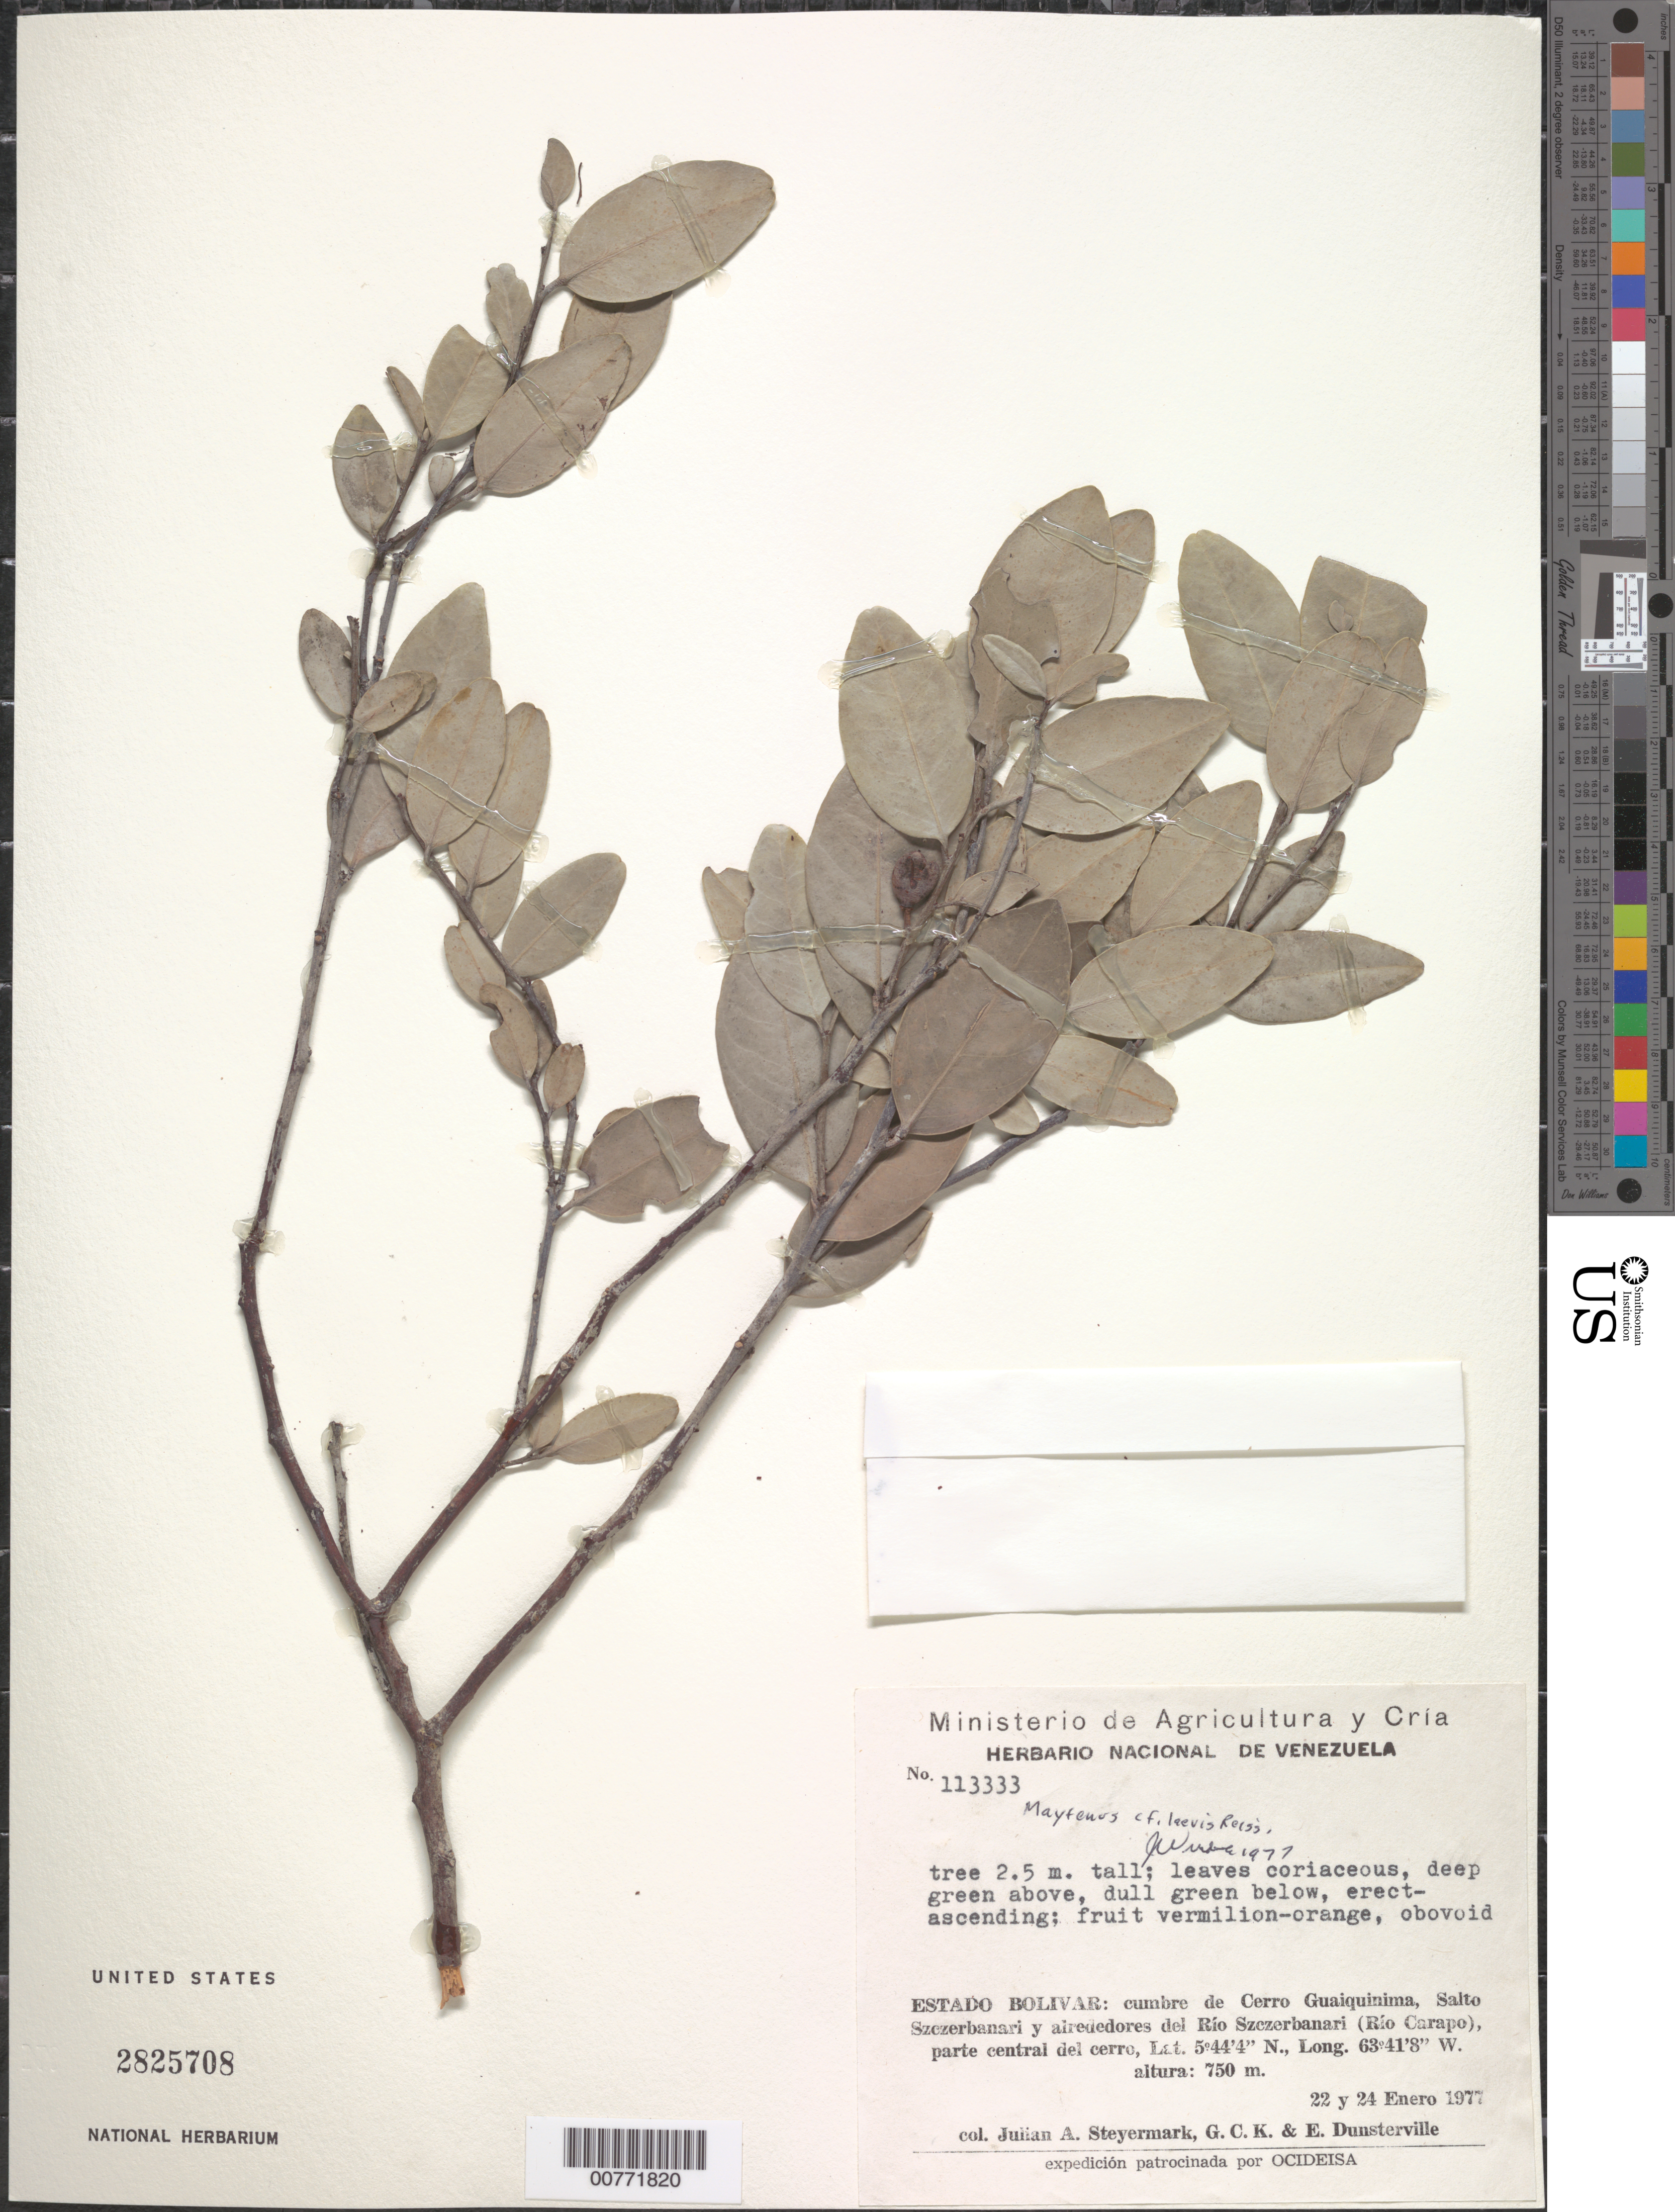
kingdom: Plantae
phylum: Tracheophyta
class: Magnoliopsida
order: Celastrales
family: Celastraceae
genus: Maytenus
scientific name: Maytenus laevis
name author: Reissek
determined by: Wurdack, John J., (US), US (UNITED STATES)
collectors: J. Steyermark, G. C. K. Dunsterville & E. Dunsterville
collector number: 113333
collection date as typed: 22-Jan-77 to 24-Jan-77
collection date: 1977-01-22/1977-01-24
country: Venezuela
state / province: Bolívar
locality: Cerro Guaiquinima, Salto del Río Szczerbanari (Río Carapo)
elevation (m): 750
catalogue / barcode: US 2825708